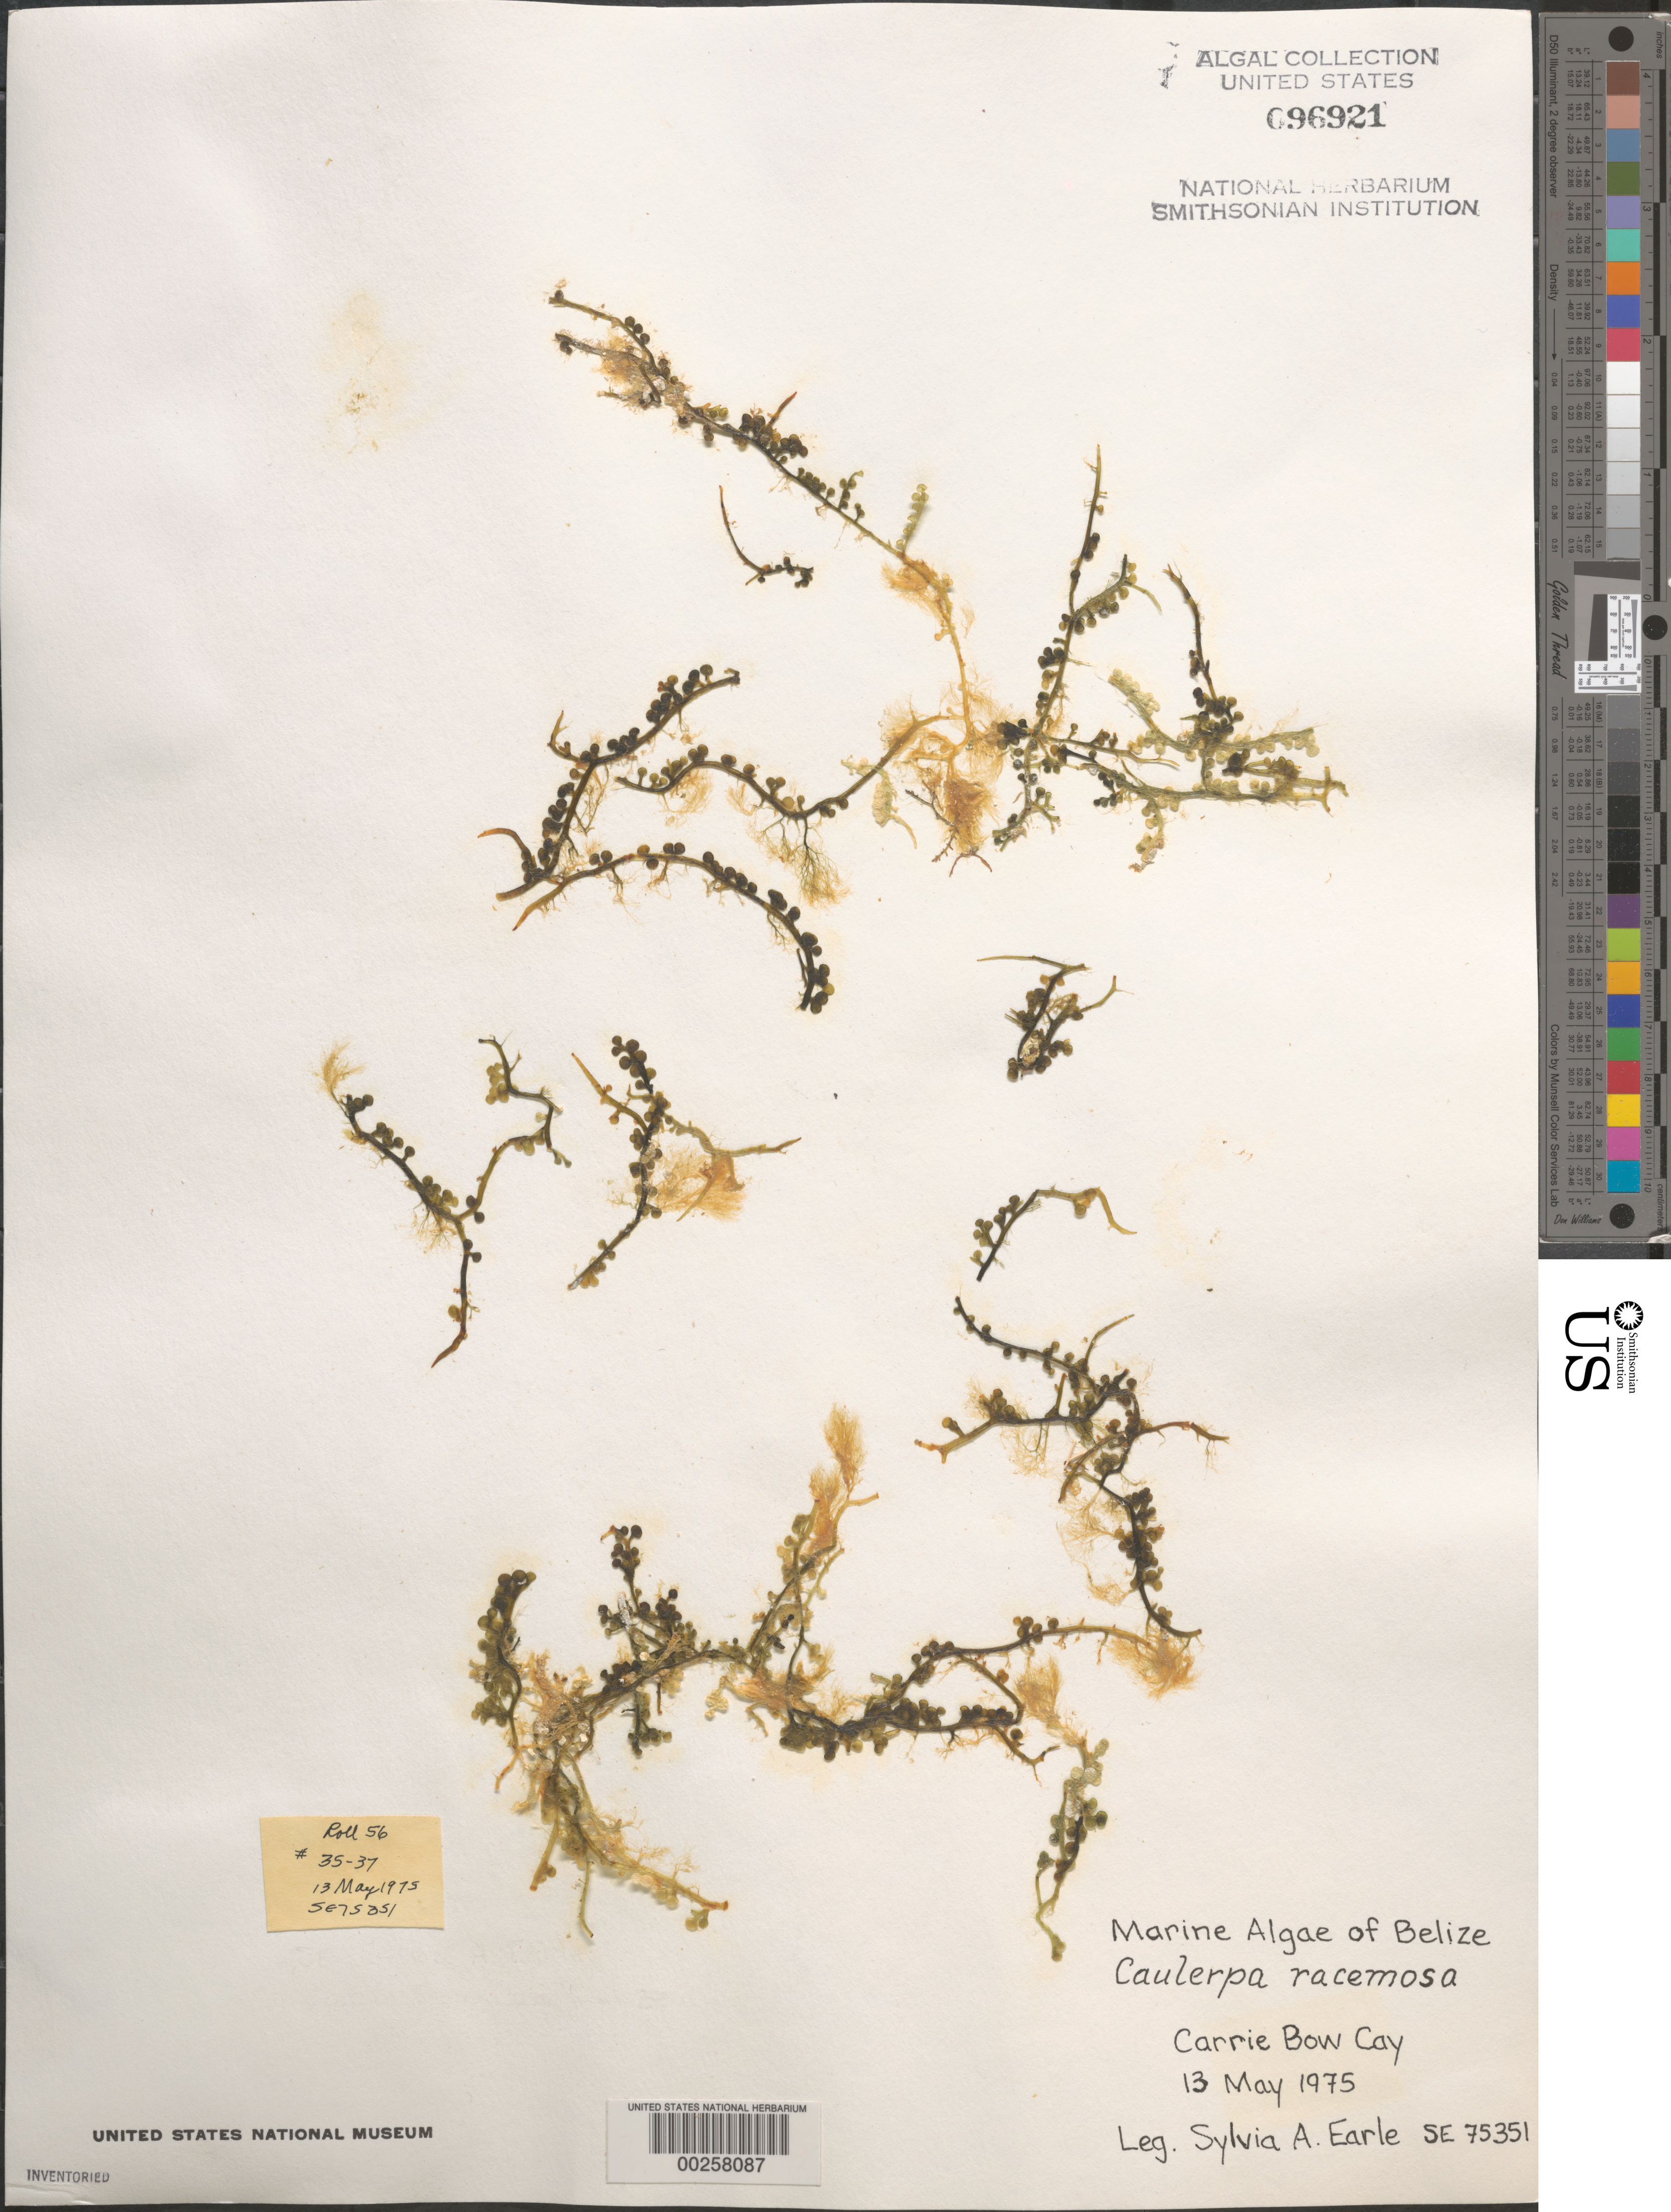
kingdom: Plantae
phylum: Chlorophyta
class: Ulvophyceae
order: Bryopsidales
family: Caulerpaceae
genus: Caulerpa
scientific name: Caulerpa racemosa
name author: (Forssk.) J. Agardh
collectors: S. A. Earle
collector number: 75351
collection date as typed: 13 May 1975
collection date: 1975-05-13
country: Belize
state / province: Stann Creek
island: Carrie Bow Cay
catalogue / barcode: US 96921